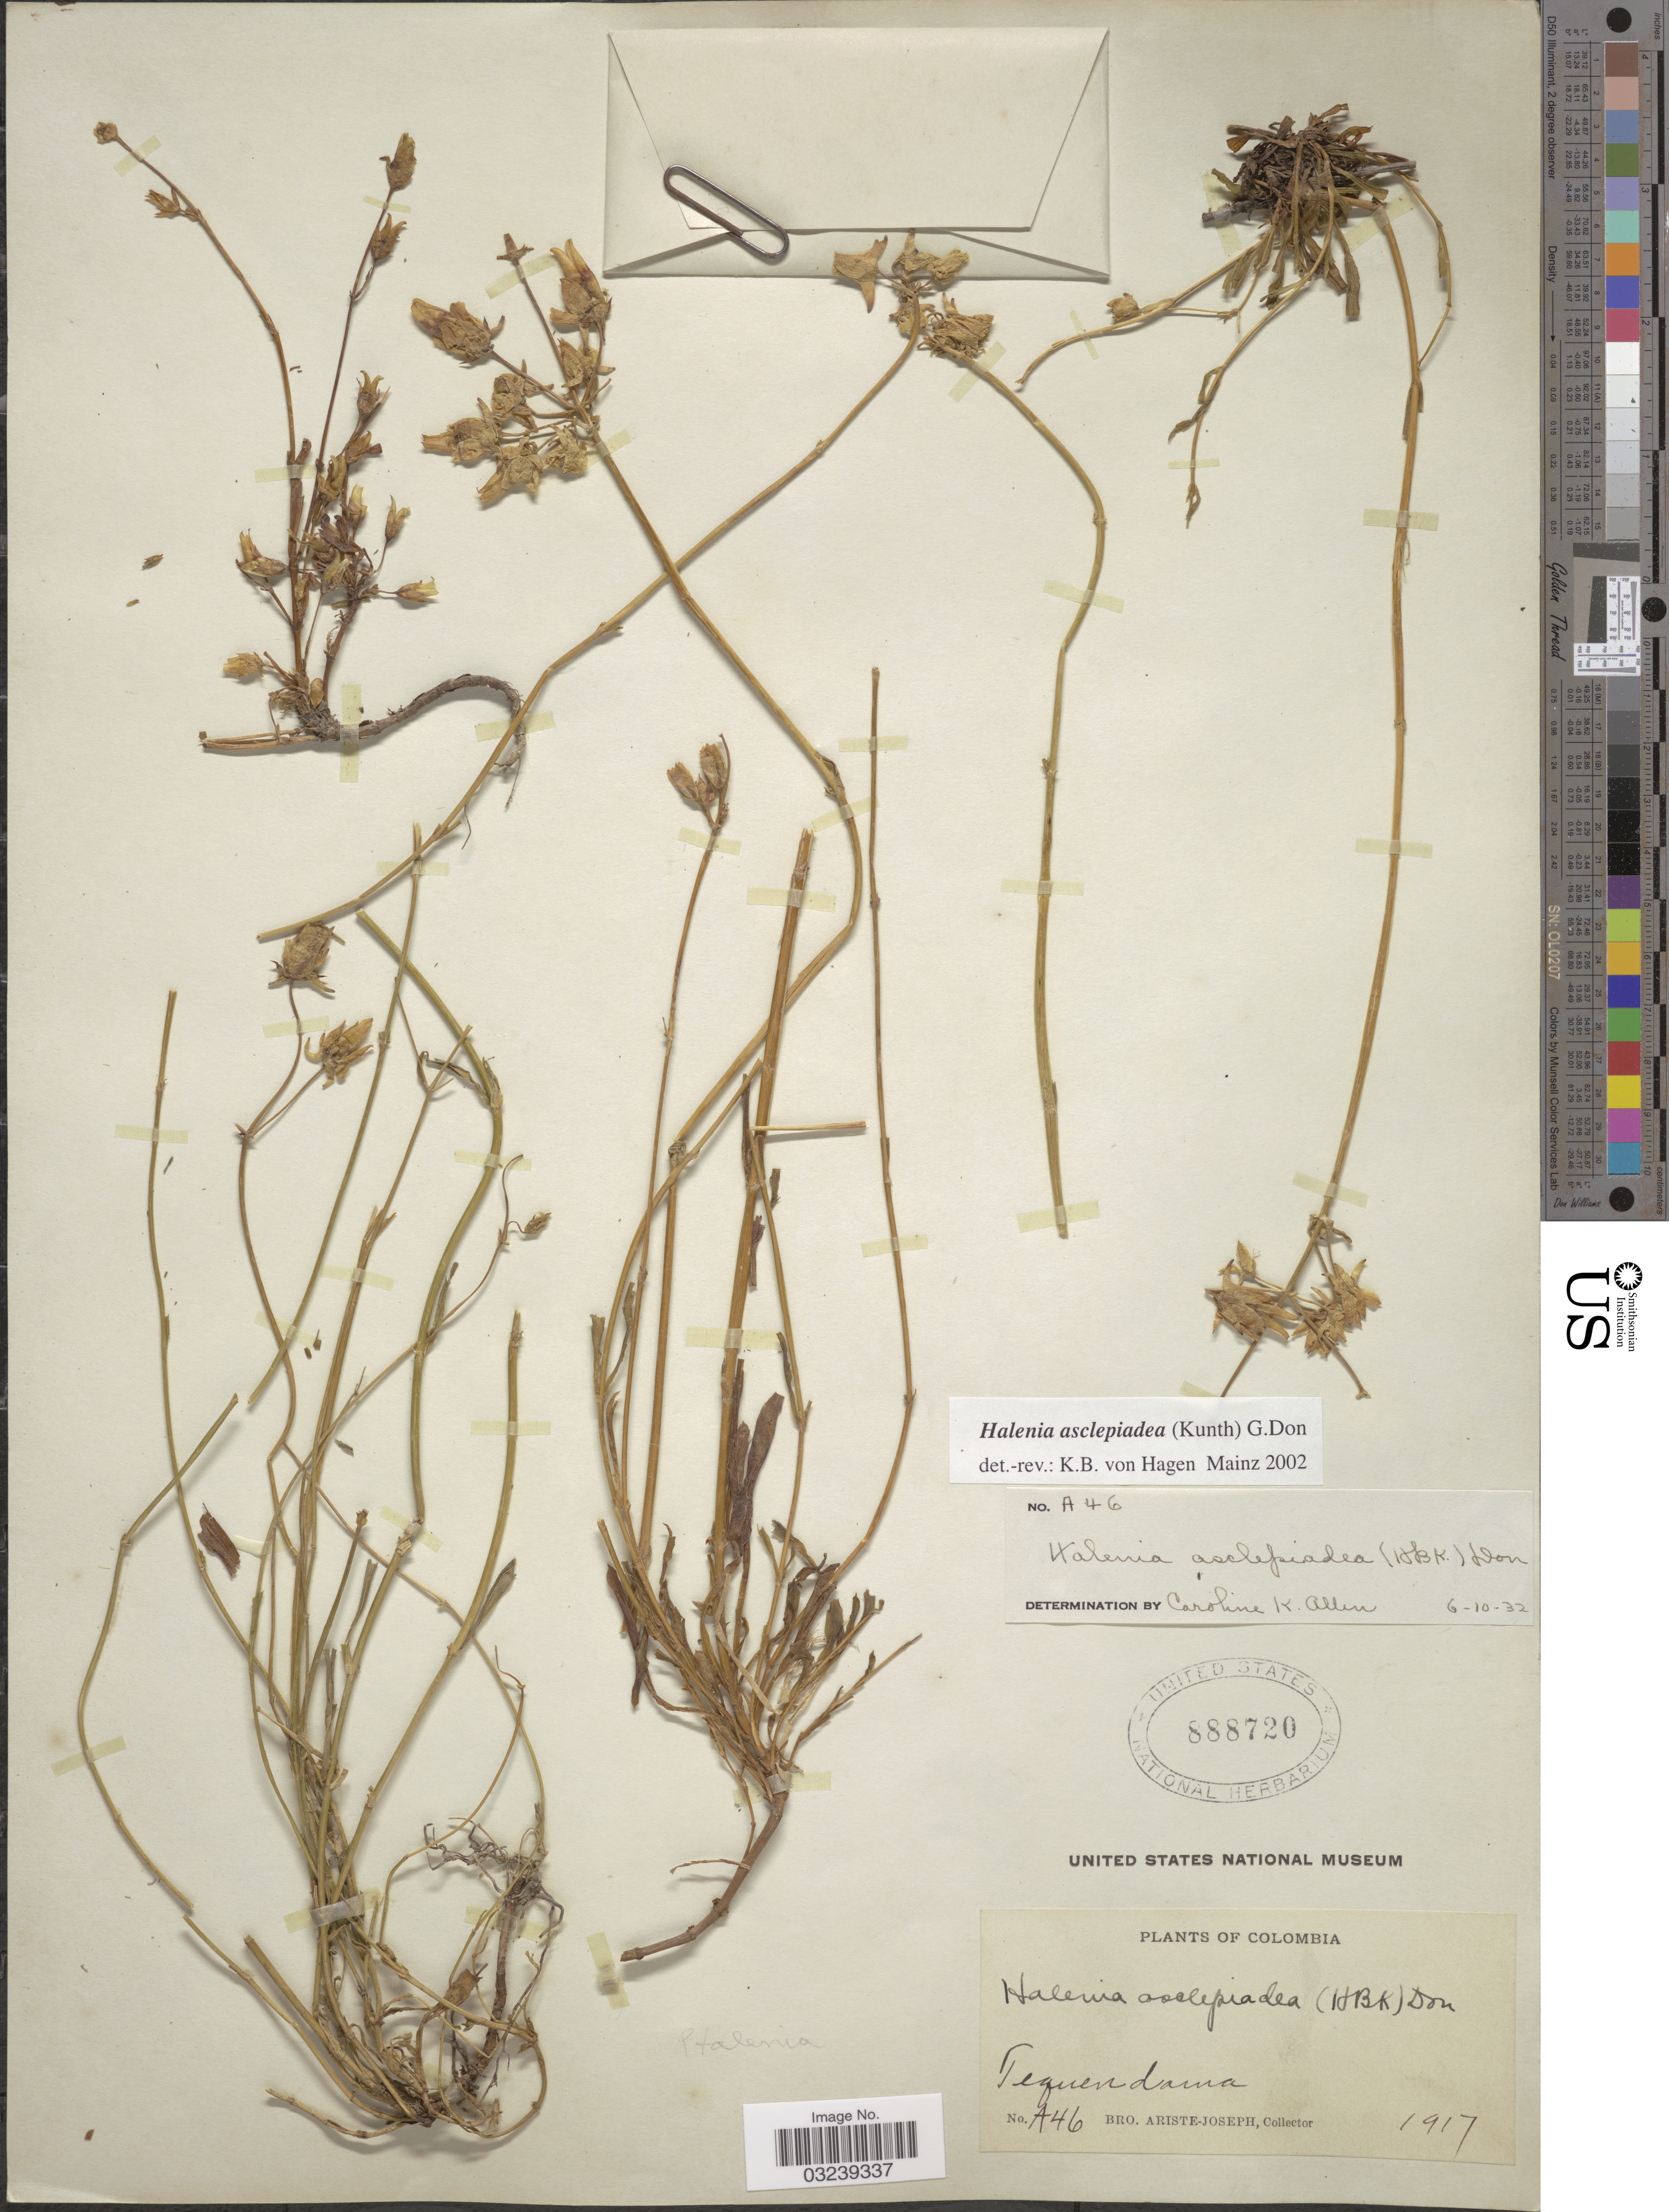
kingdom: Plantae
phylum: Tracheophyta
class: Magnoliopsida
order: Gentianales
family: Gentianaceae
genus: Halenia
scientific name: Halenia asclepiadea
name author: (Kunth) G. Don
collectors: Bro. Ariste-Joseph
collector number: A46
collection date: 1917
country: Colombia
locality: Tequendama.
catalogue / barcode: US 888720